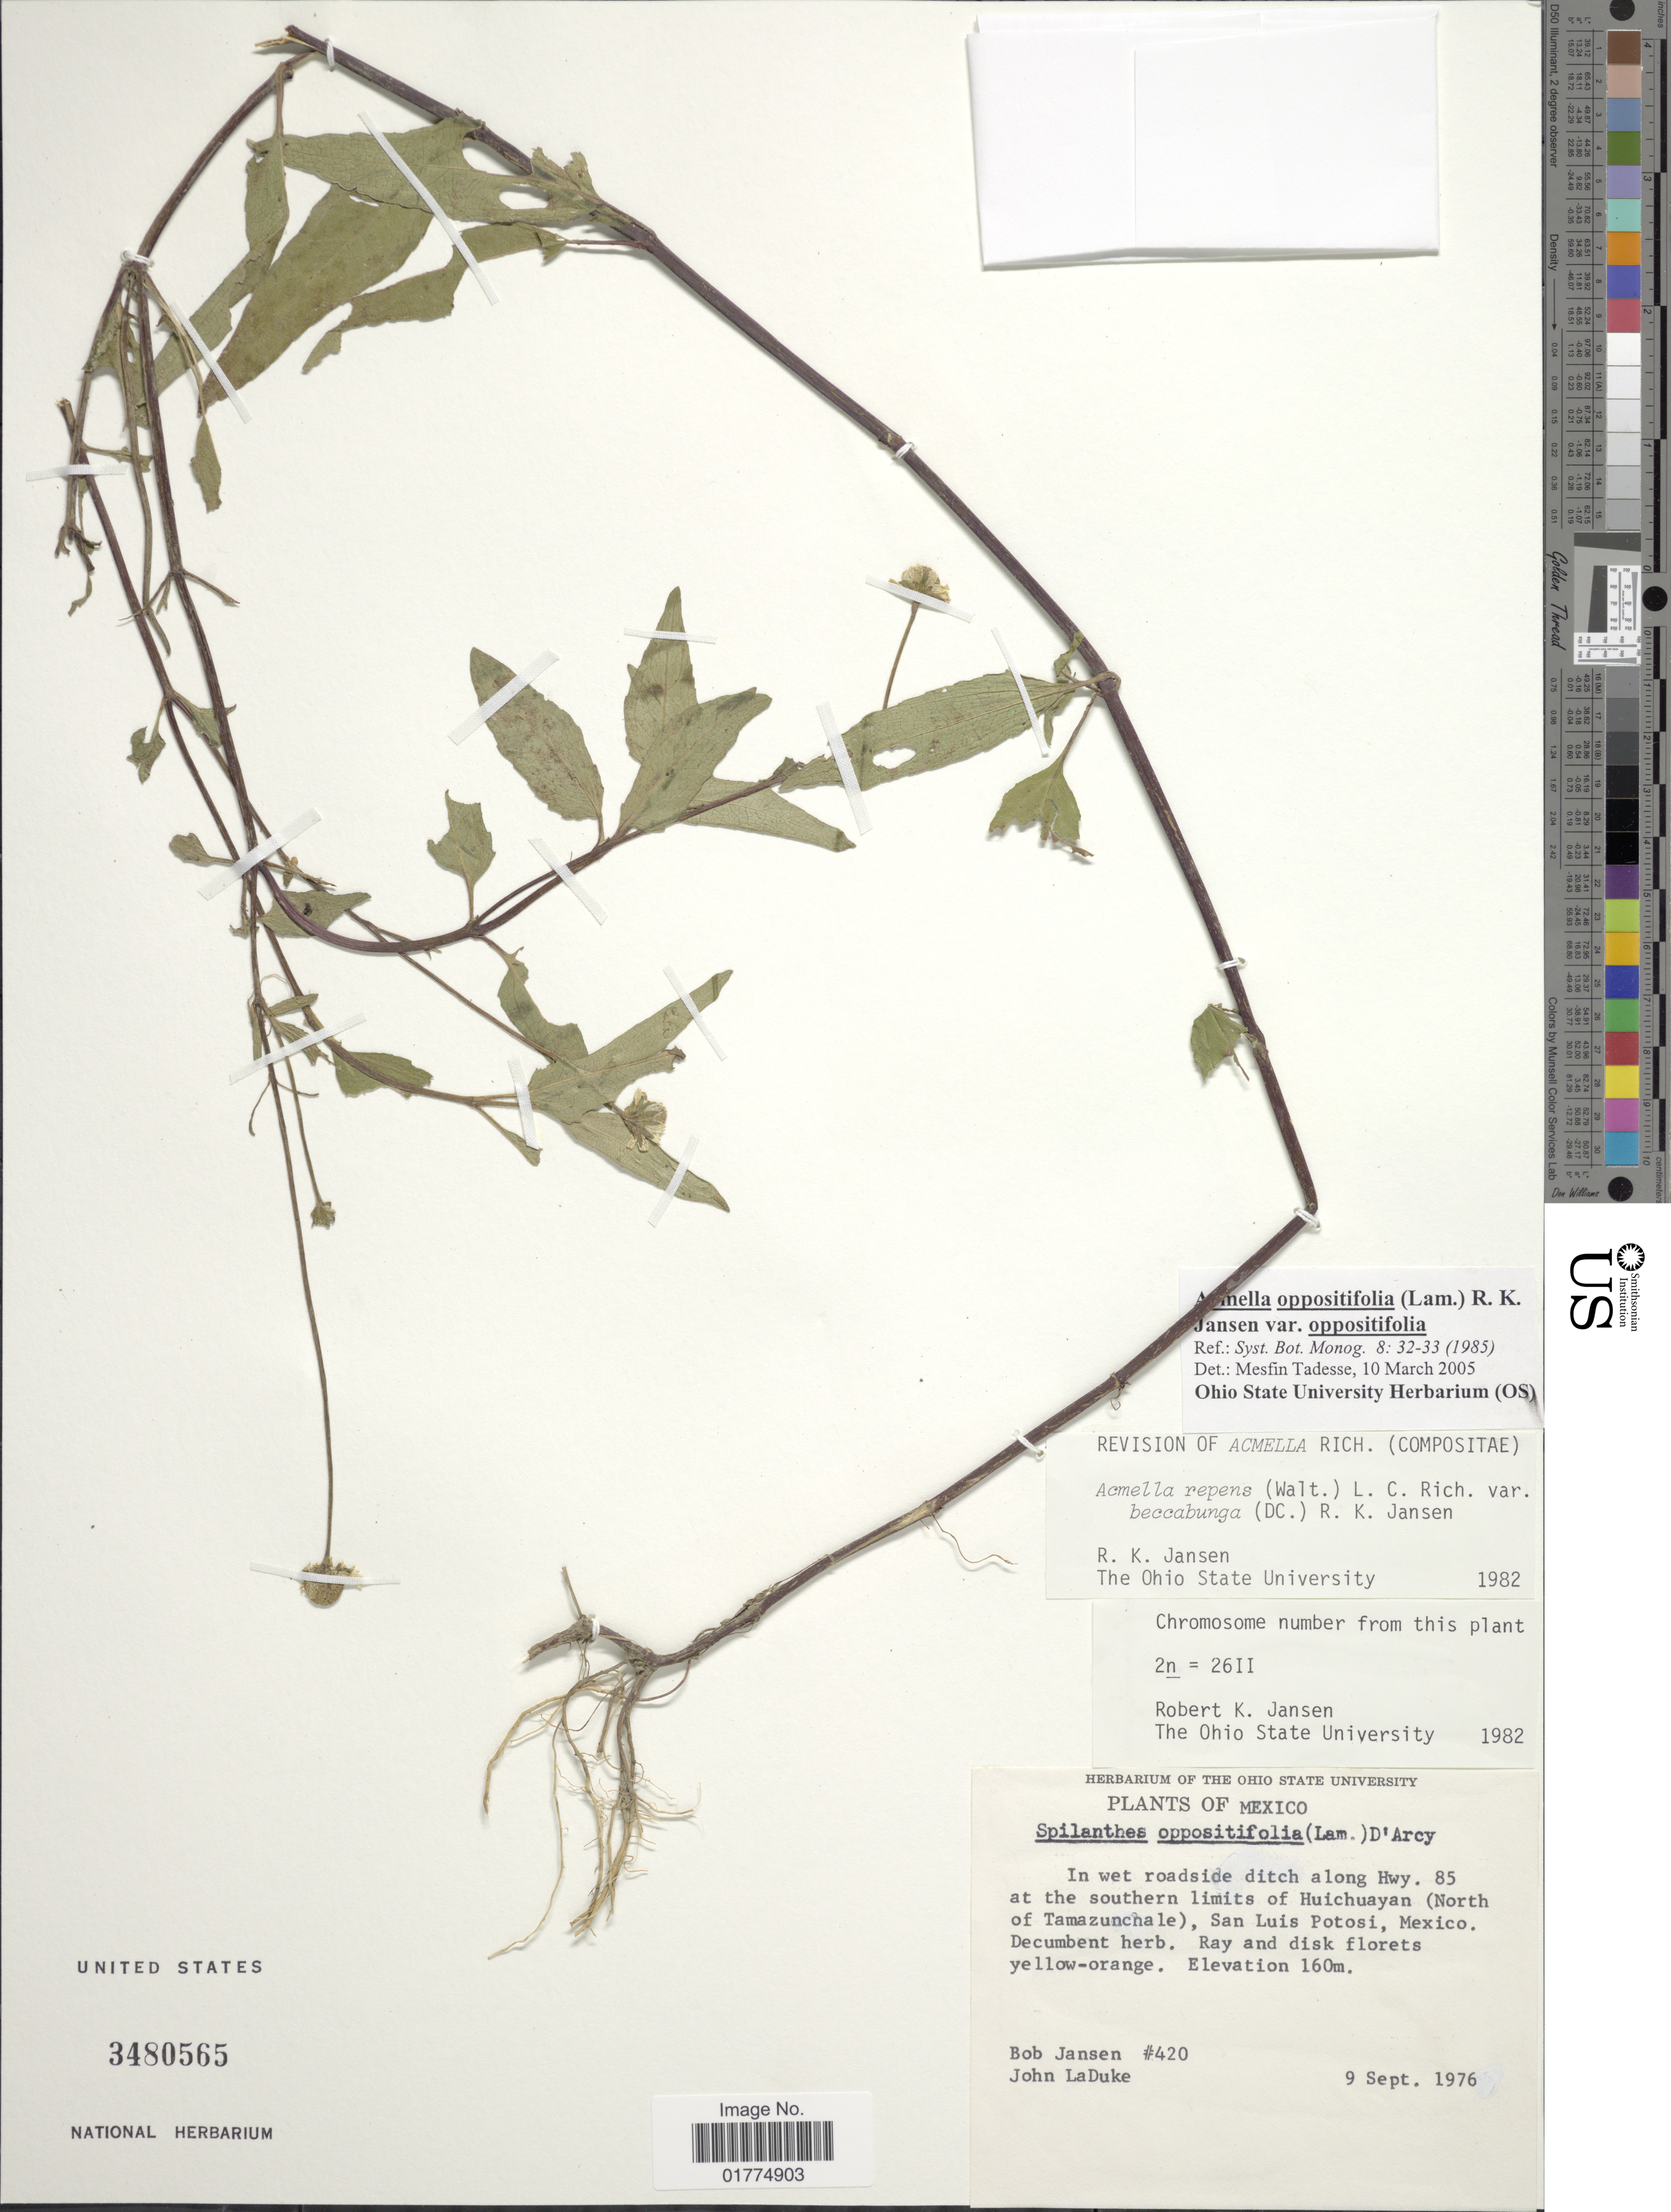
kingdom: Plantae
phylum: Tracheophyta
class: Magnoliopsida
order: Asterales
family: Asteraceae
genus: Acmella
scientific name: Acmella repens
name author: (Walter) Rich.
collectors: Jansen, B. & J. La Duke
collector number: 420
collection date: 1976-09-09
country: Mexico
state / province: San Luis Potosí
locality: In wet roadside ditch along Hwy. 85 at the southern limits of Huichuayan (North of Tamazunchale), San Luis Potosi, Mexico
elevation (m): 160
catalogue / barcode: US 3480565